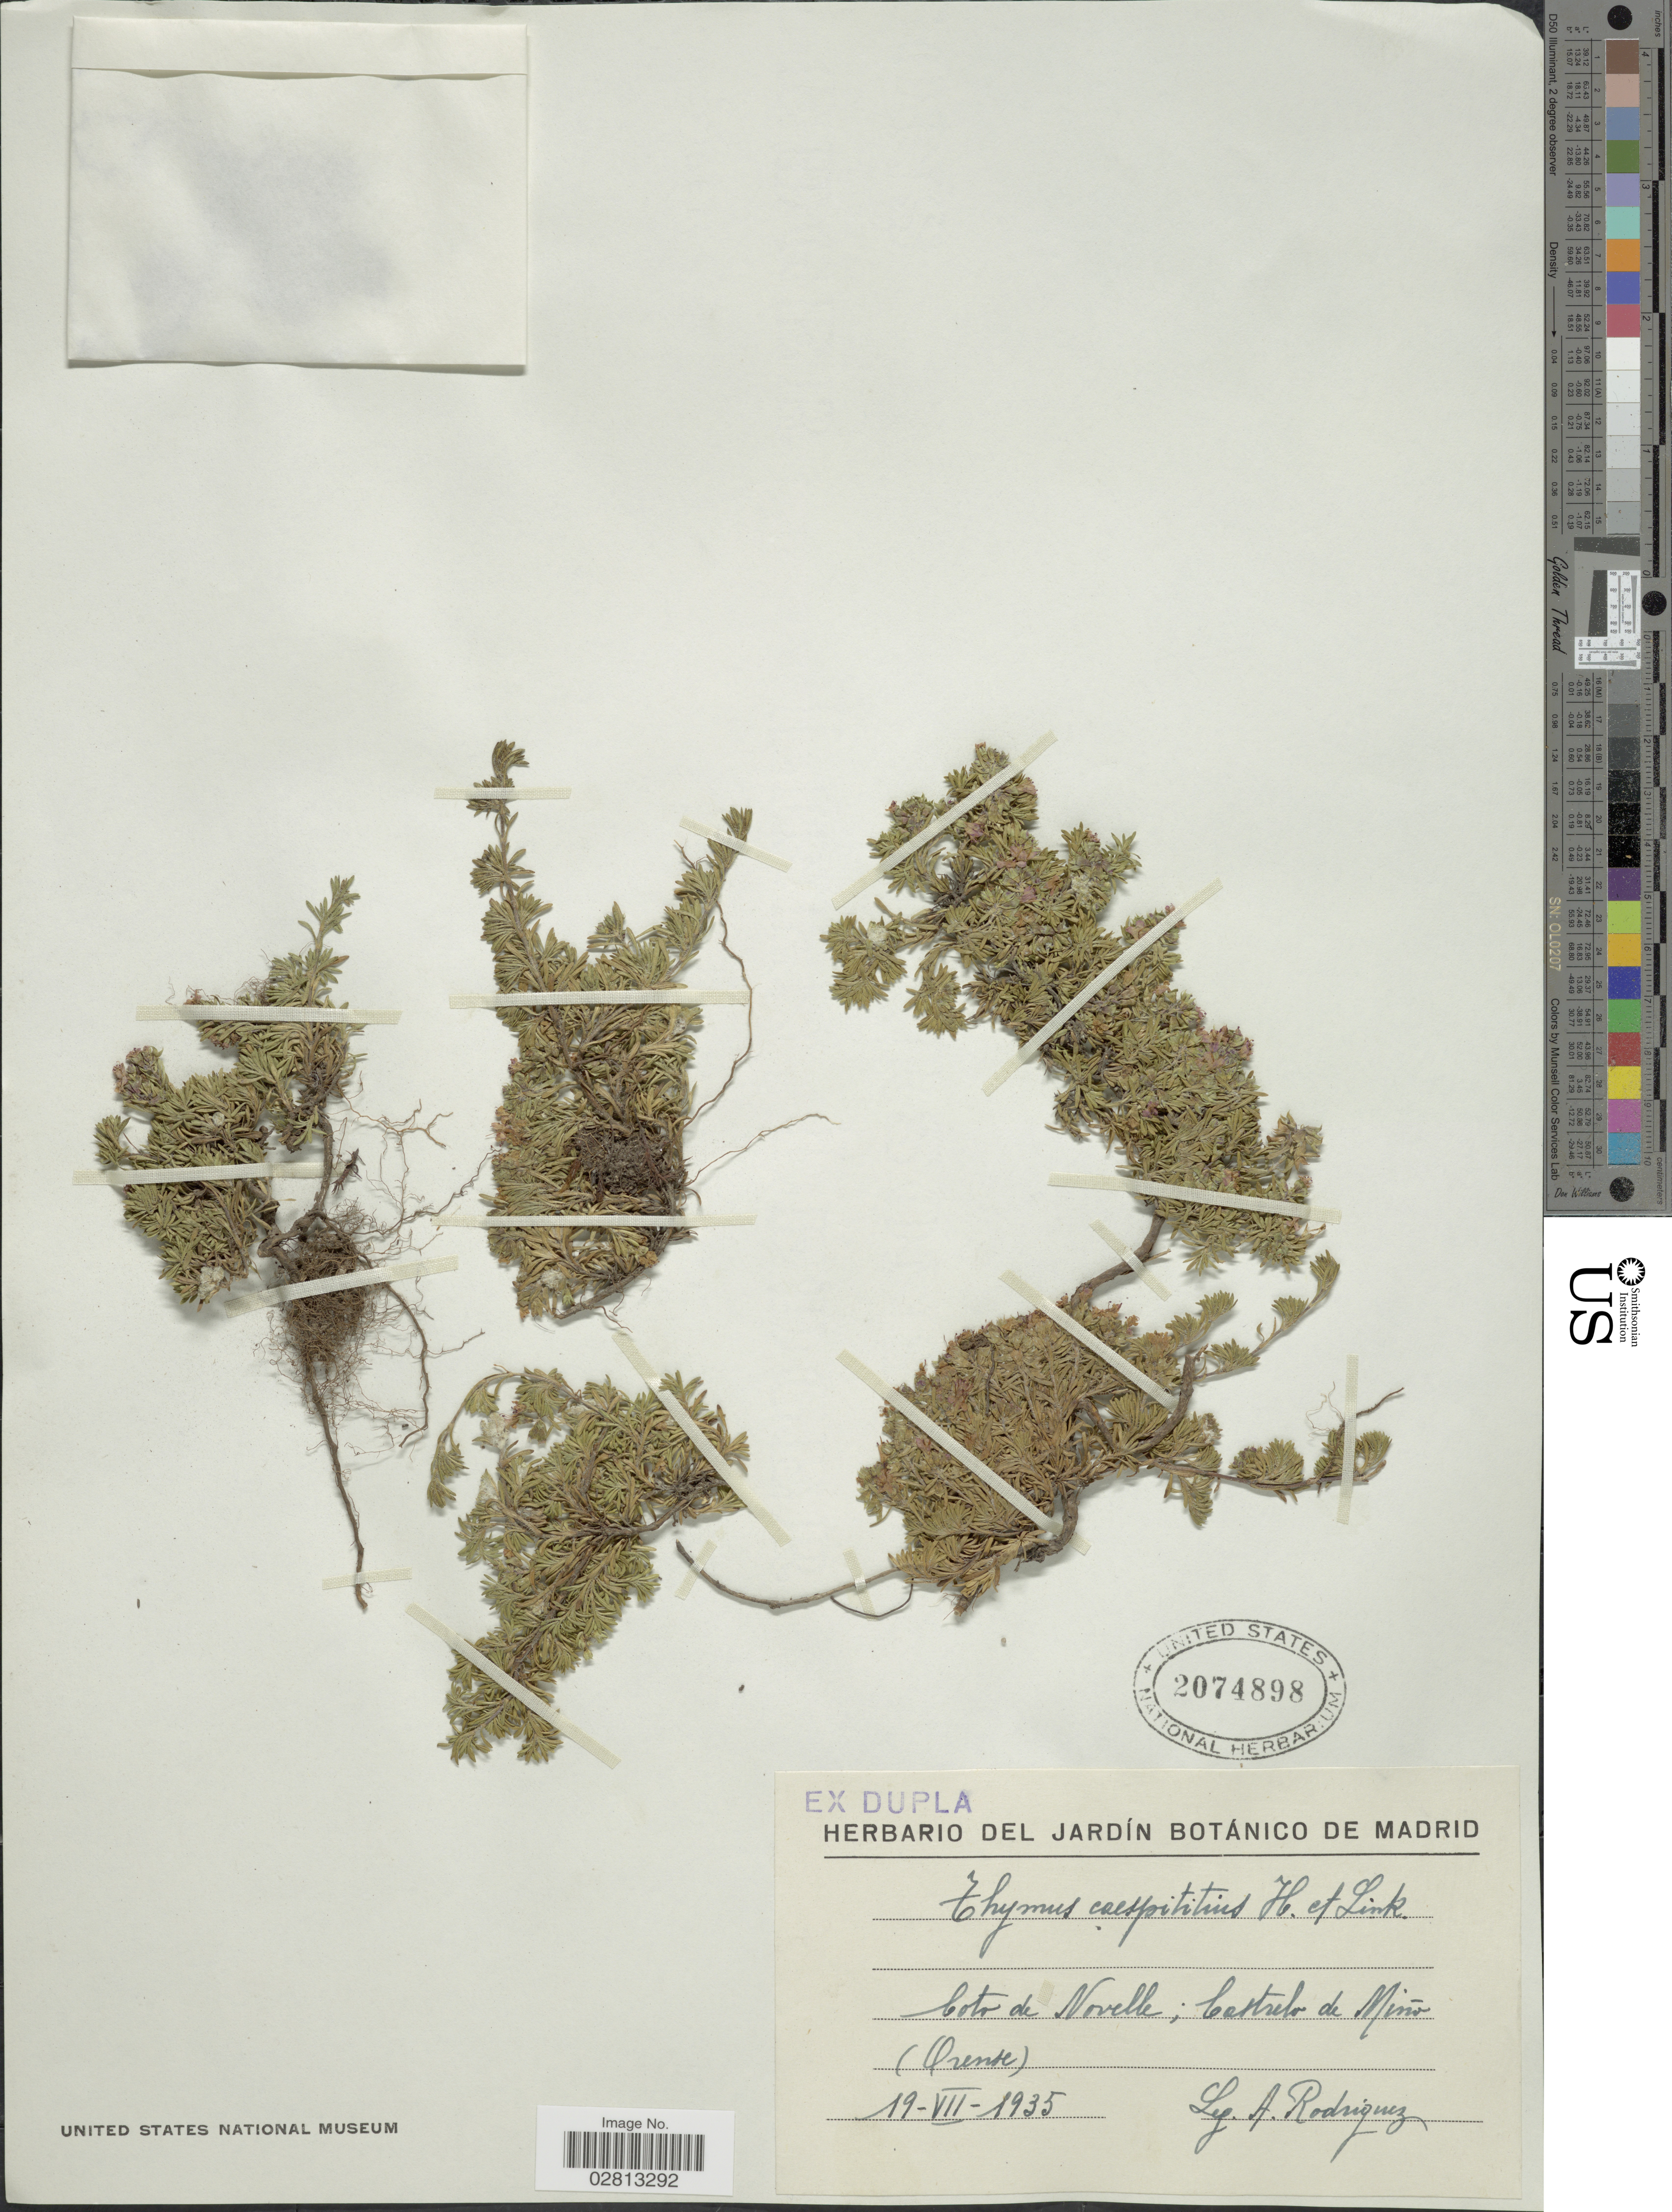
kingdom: Plantae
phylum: Tracheophyta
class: Magnoliopsida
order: Lamiales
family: Lamiaceae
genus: Thymus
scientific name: Thymus caespititius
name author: Brot.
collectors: A. Rodriquez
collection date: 1935-07-19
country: Spain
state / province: Galicia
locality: Coto de Novelle, Castrelo de Miño (Ourense)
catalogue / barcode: US 2074898